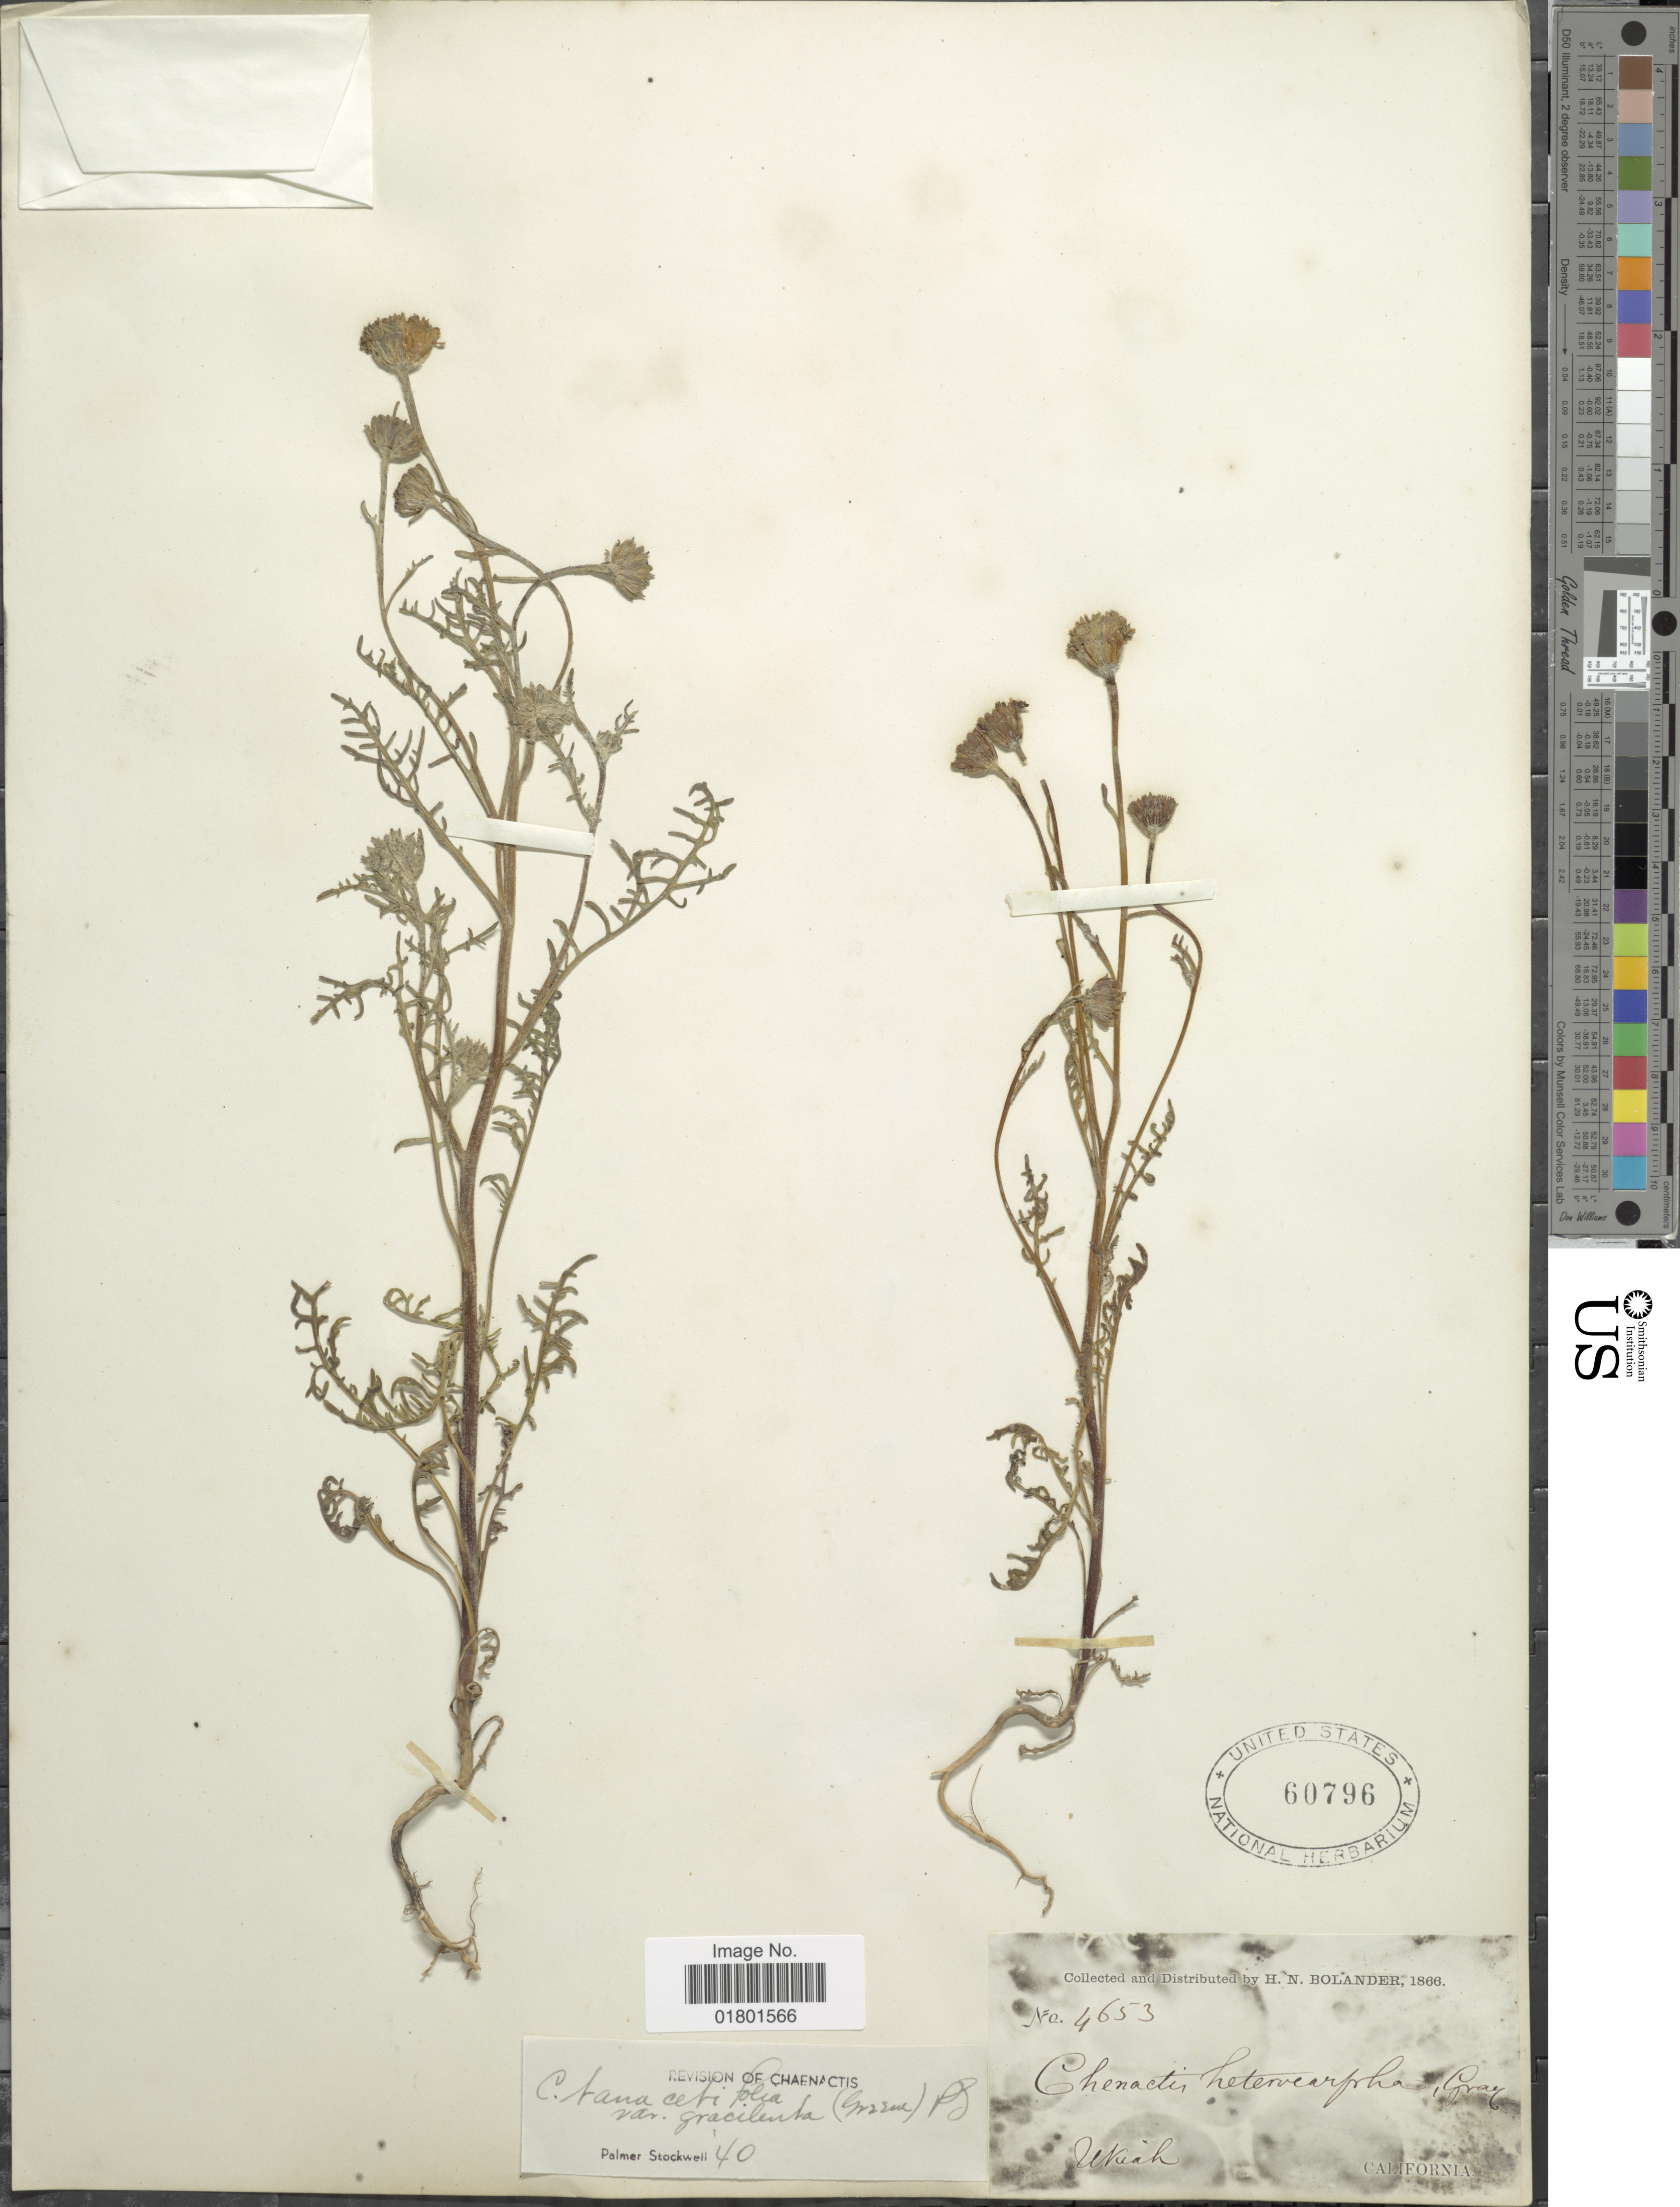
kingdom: Plantae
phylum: Tracheophyta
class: Magnoliopsida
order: Asterales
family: Asteraceae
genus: Chaenactis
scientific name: Chaenactis tanacetifolia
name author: A. Gray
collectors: H. Bolander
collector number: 4653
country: United States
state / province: California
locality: Ukiah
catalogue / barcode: US 60796